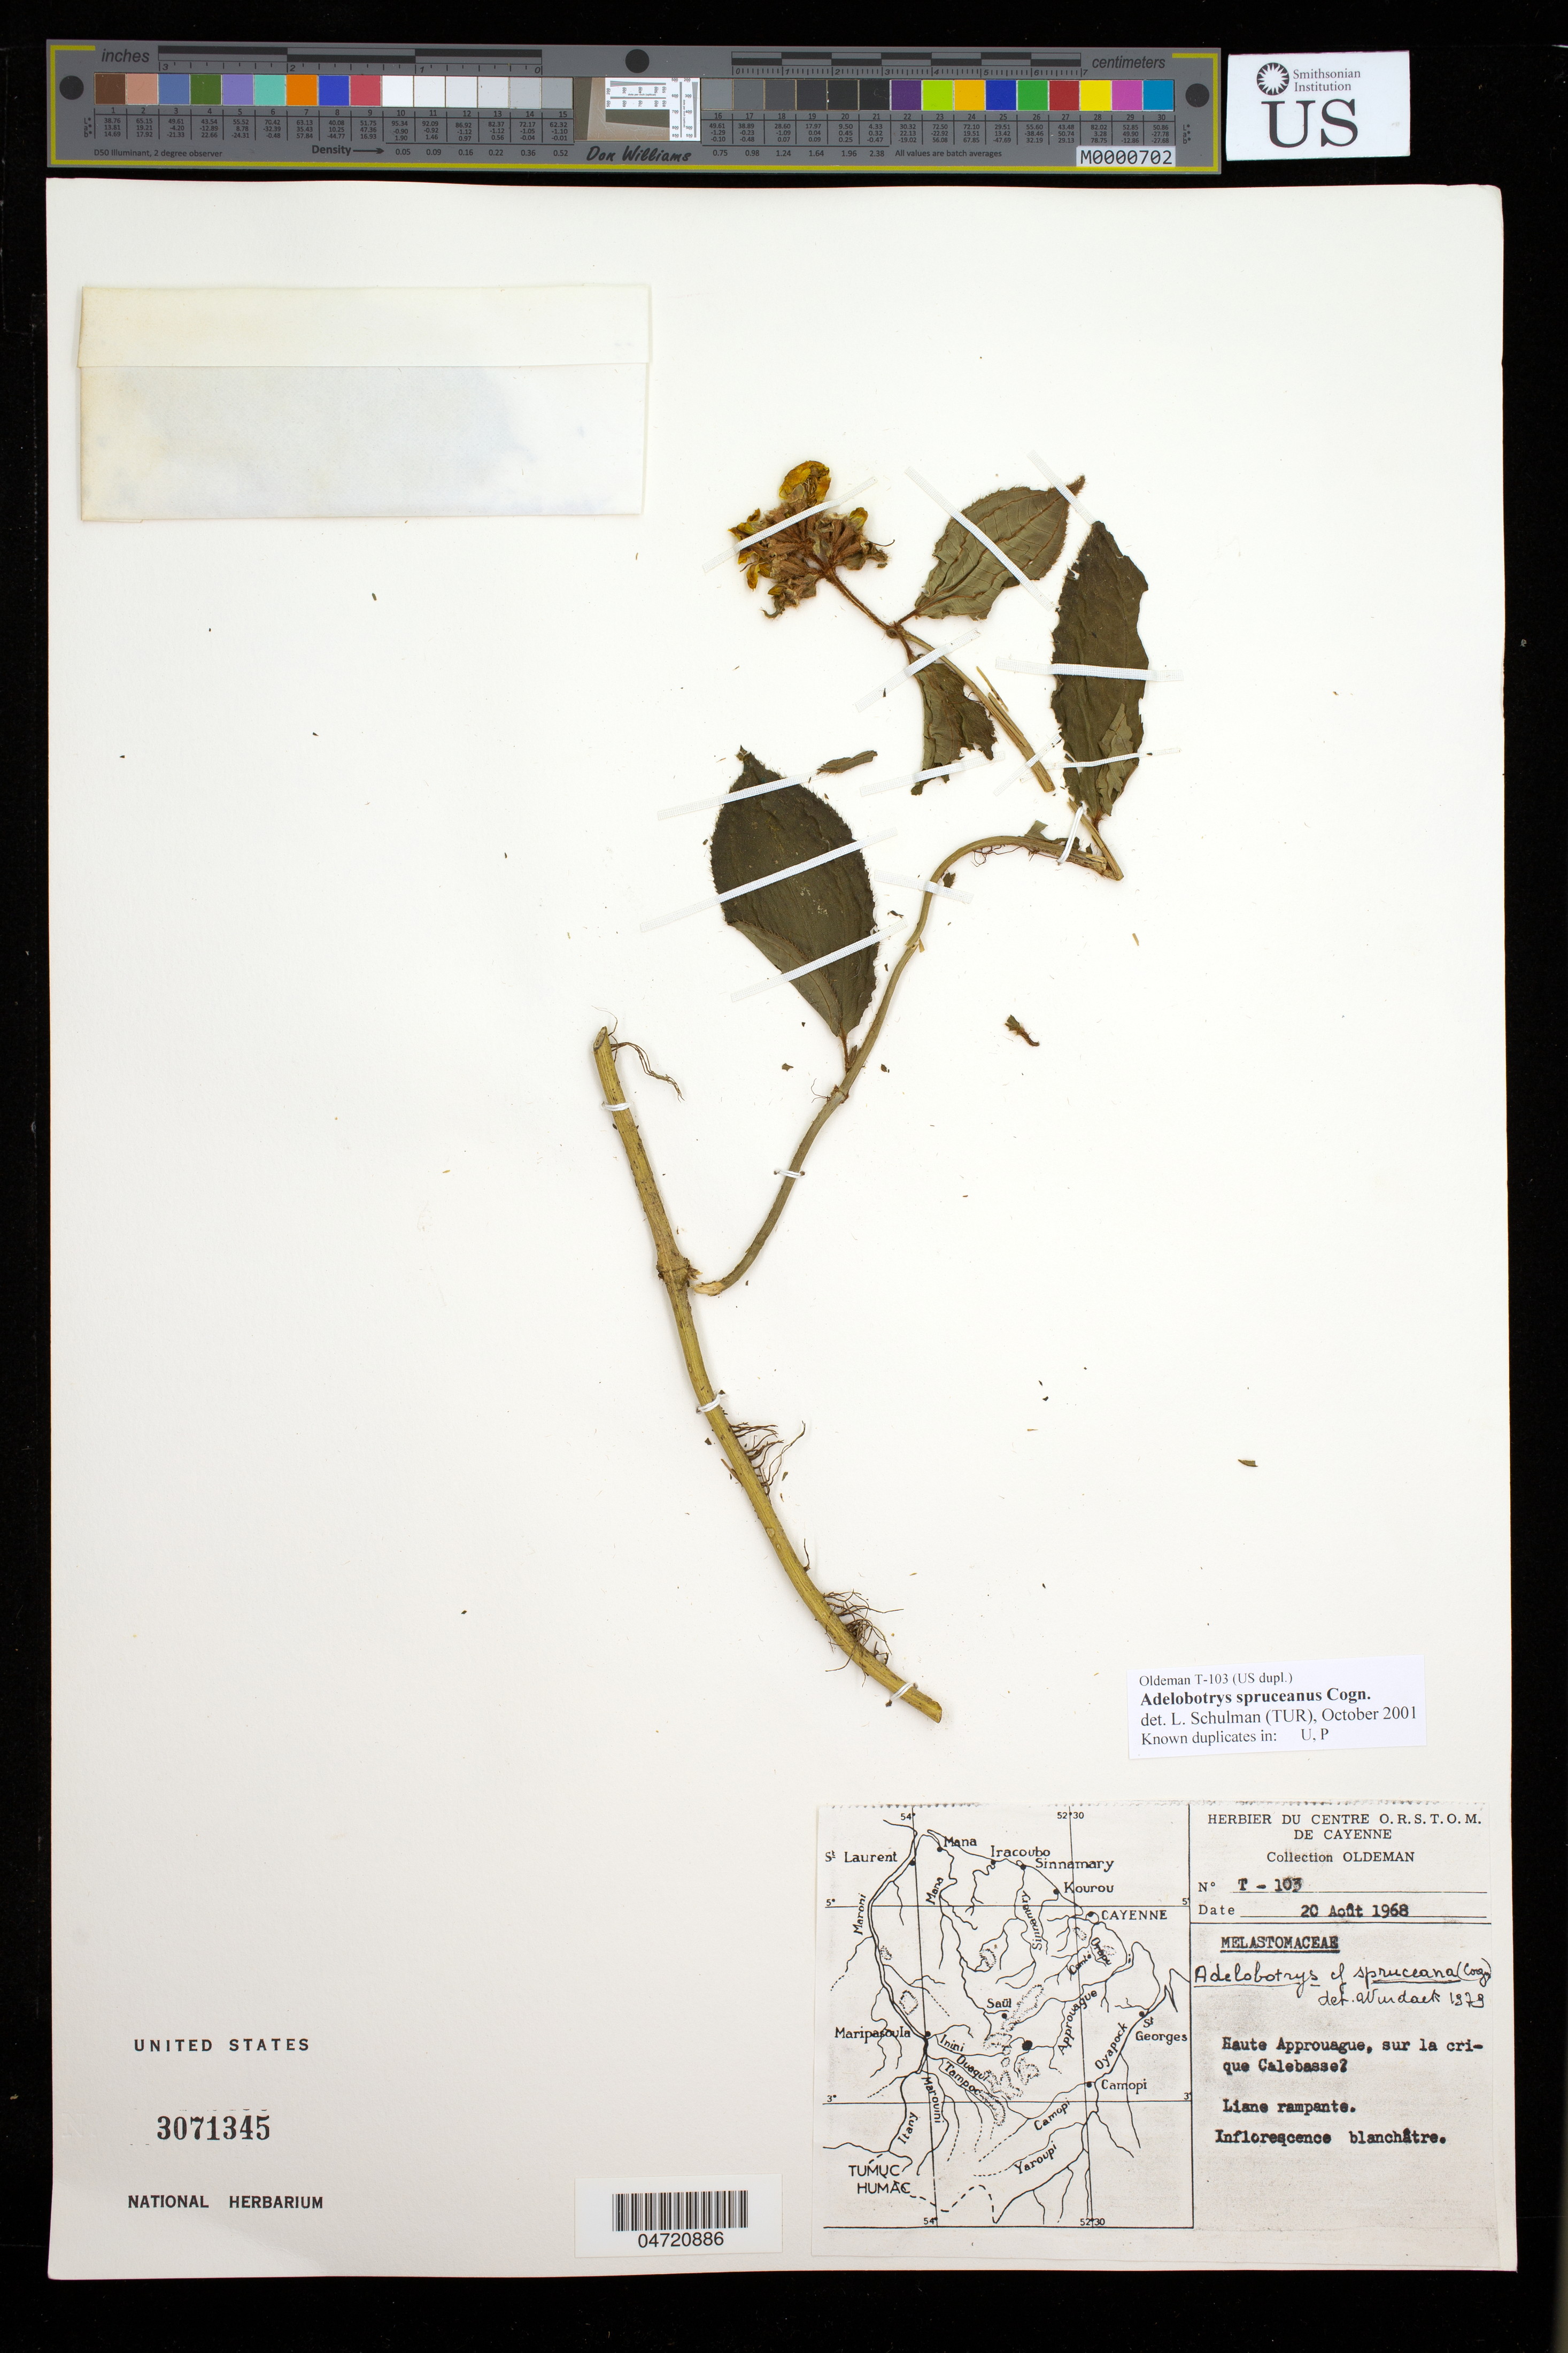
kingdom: Plantae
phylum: Tracheophyta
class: Magnoliopsida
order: Myrtales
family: Melastomataceae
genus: Adelobotrys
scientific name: Adelobotrys spruceana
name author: Cogn.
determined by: Schulman, Leif, (TUR), University of Turku (FINLAND)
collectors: R. Oldeman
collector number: T 103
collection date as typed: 20 Aug 1968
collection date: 1968-08-20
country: French Guiana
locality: Haute Approuague, sur la crique Calebasse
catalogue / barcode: US 3071345